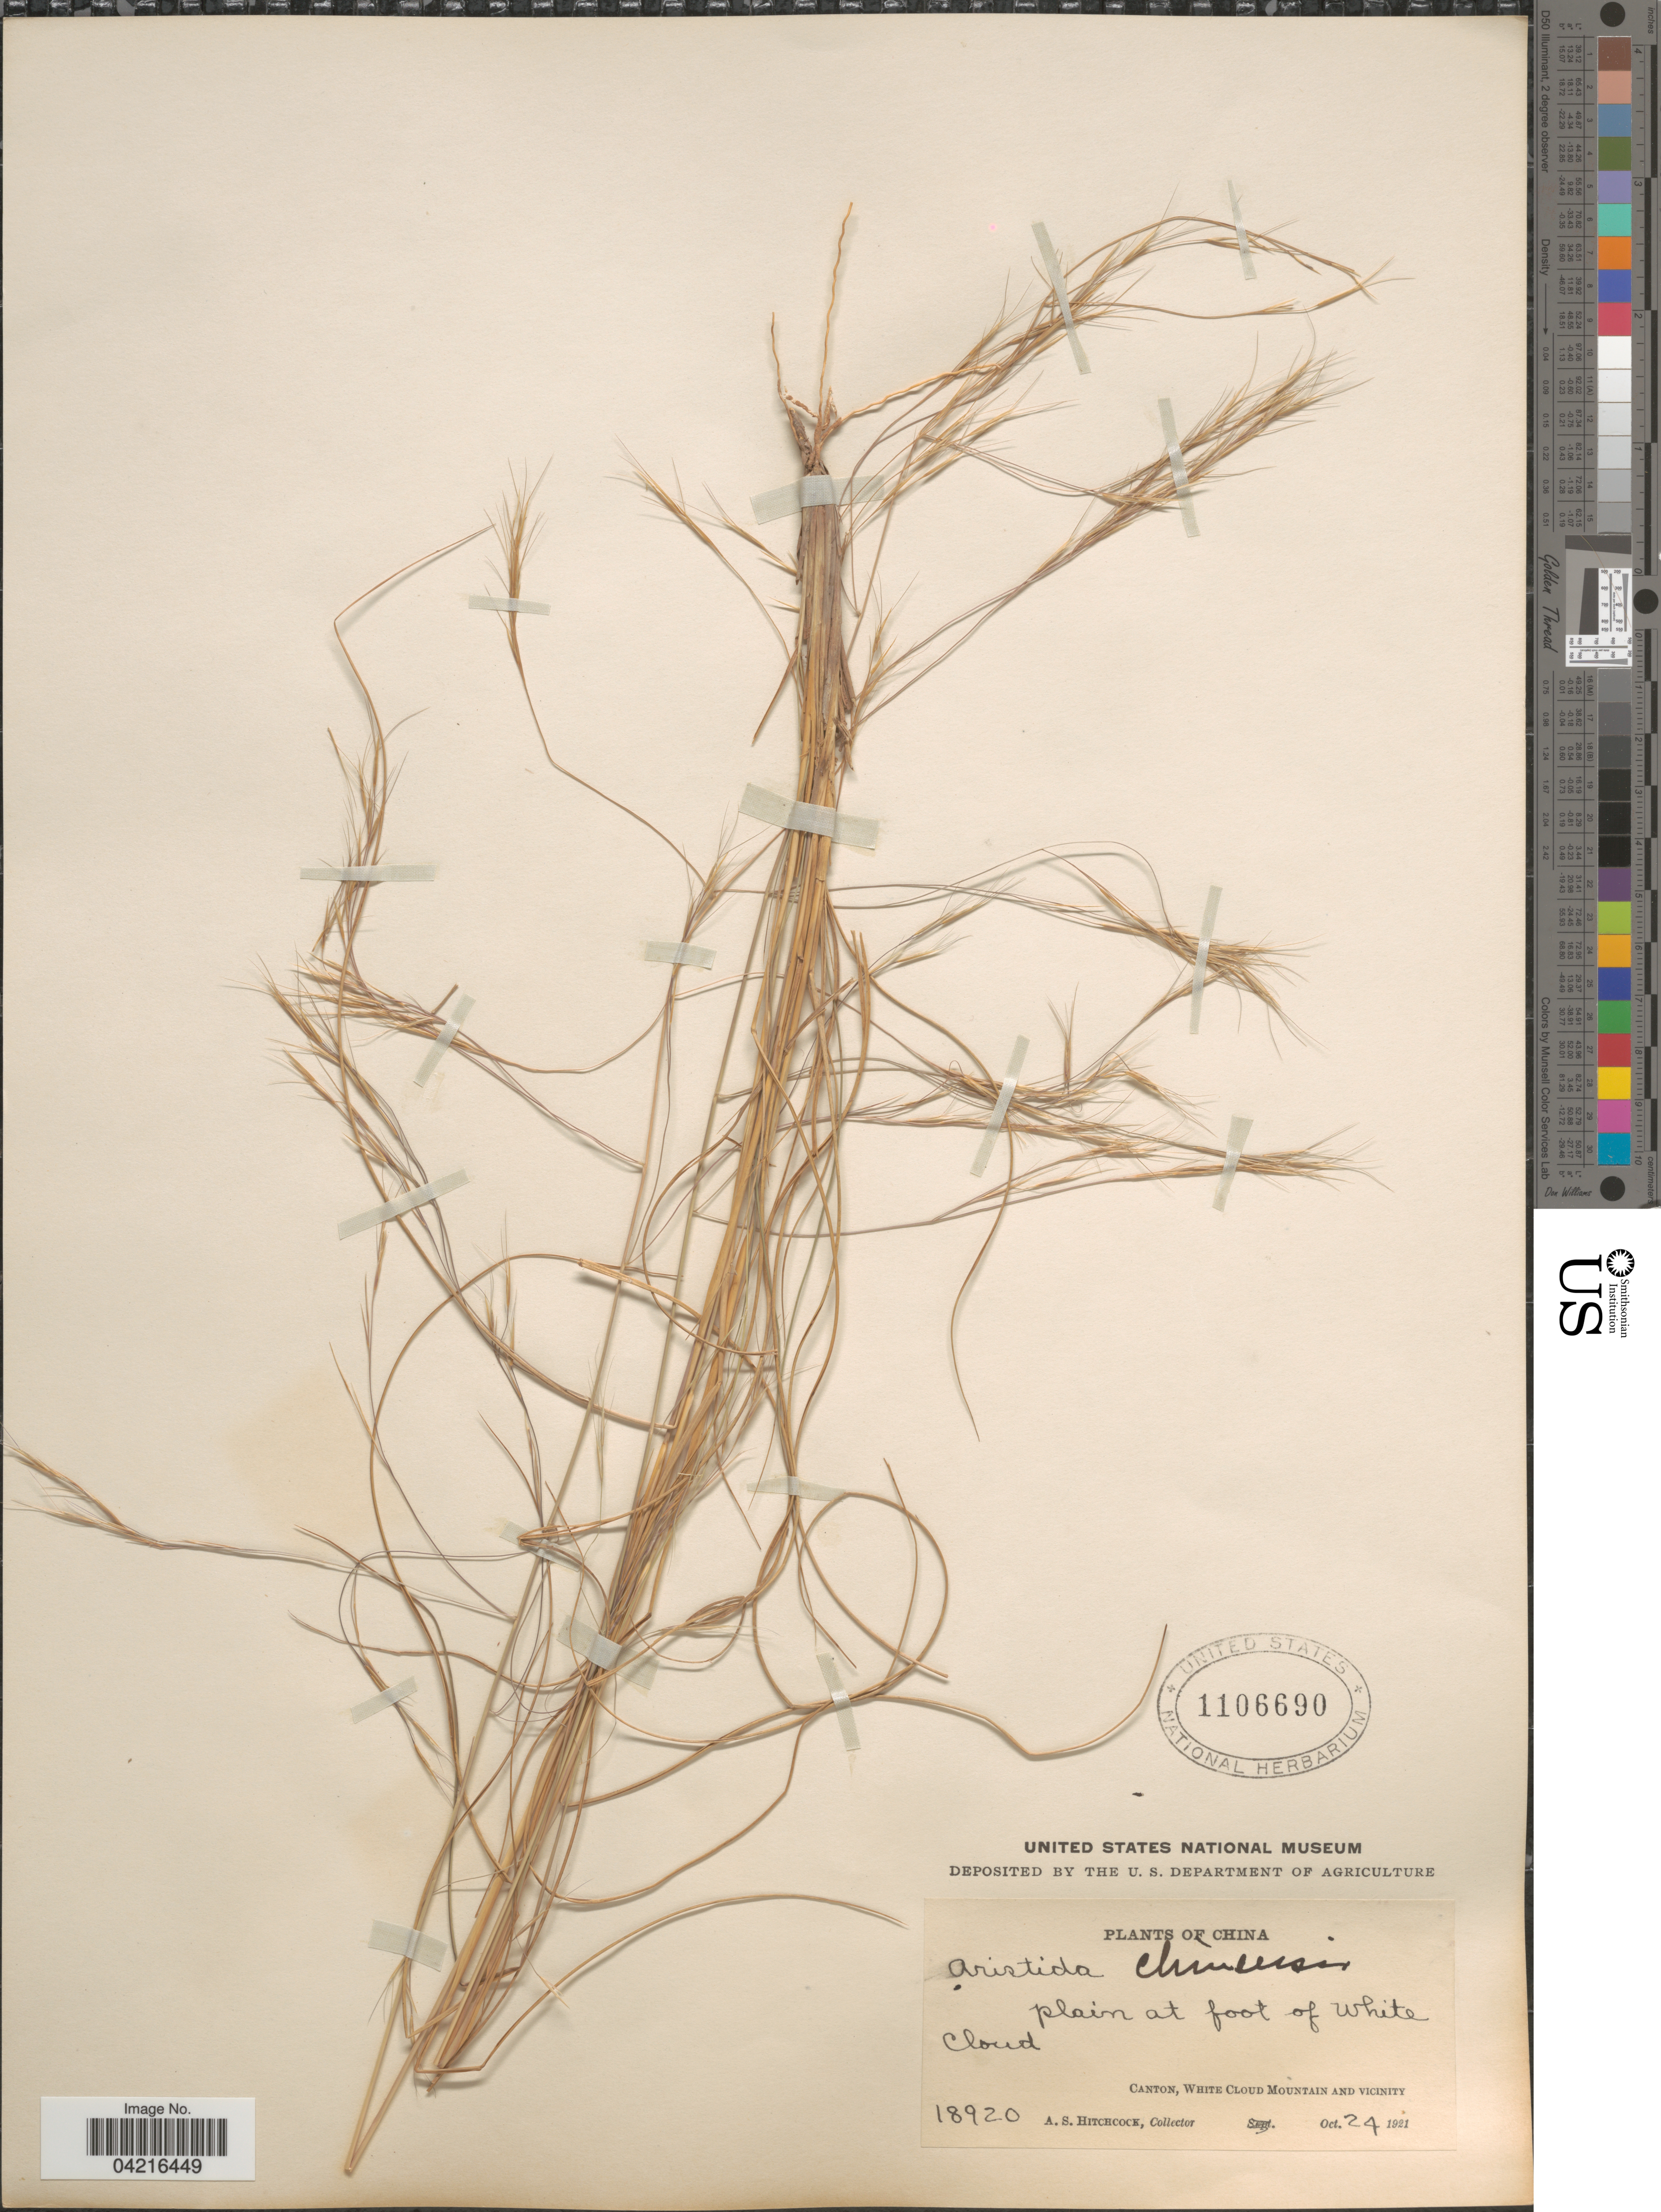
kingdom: Plantae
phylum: Tracheophyta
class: Liliopsida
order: Poales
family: Poaceae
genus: Aristida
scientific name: Aristida chinensis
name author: Munro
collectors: A. S. Hitchcock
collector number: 18920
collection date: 1921-10-24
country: China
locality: Canton, White Cloud Mountain And Vicinity.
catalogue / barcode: US 1106690